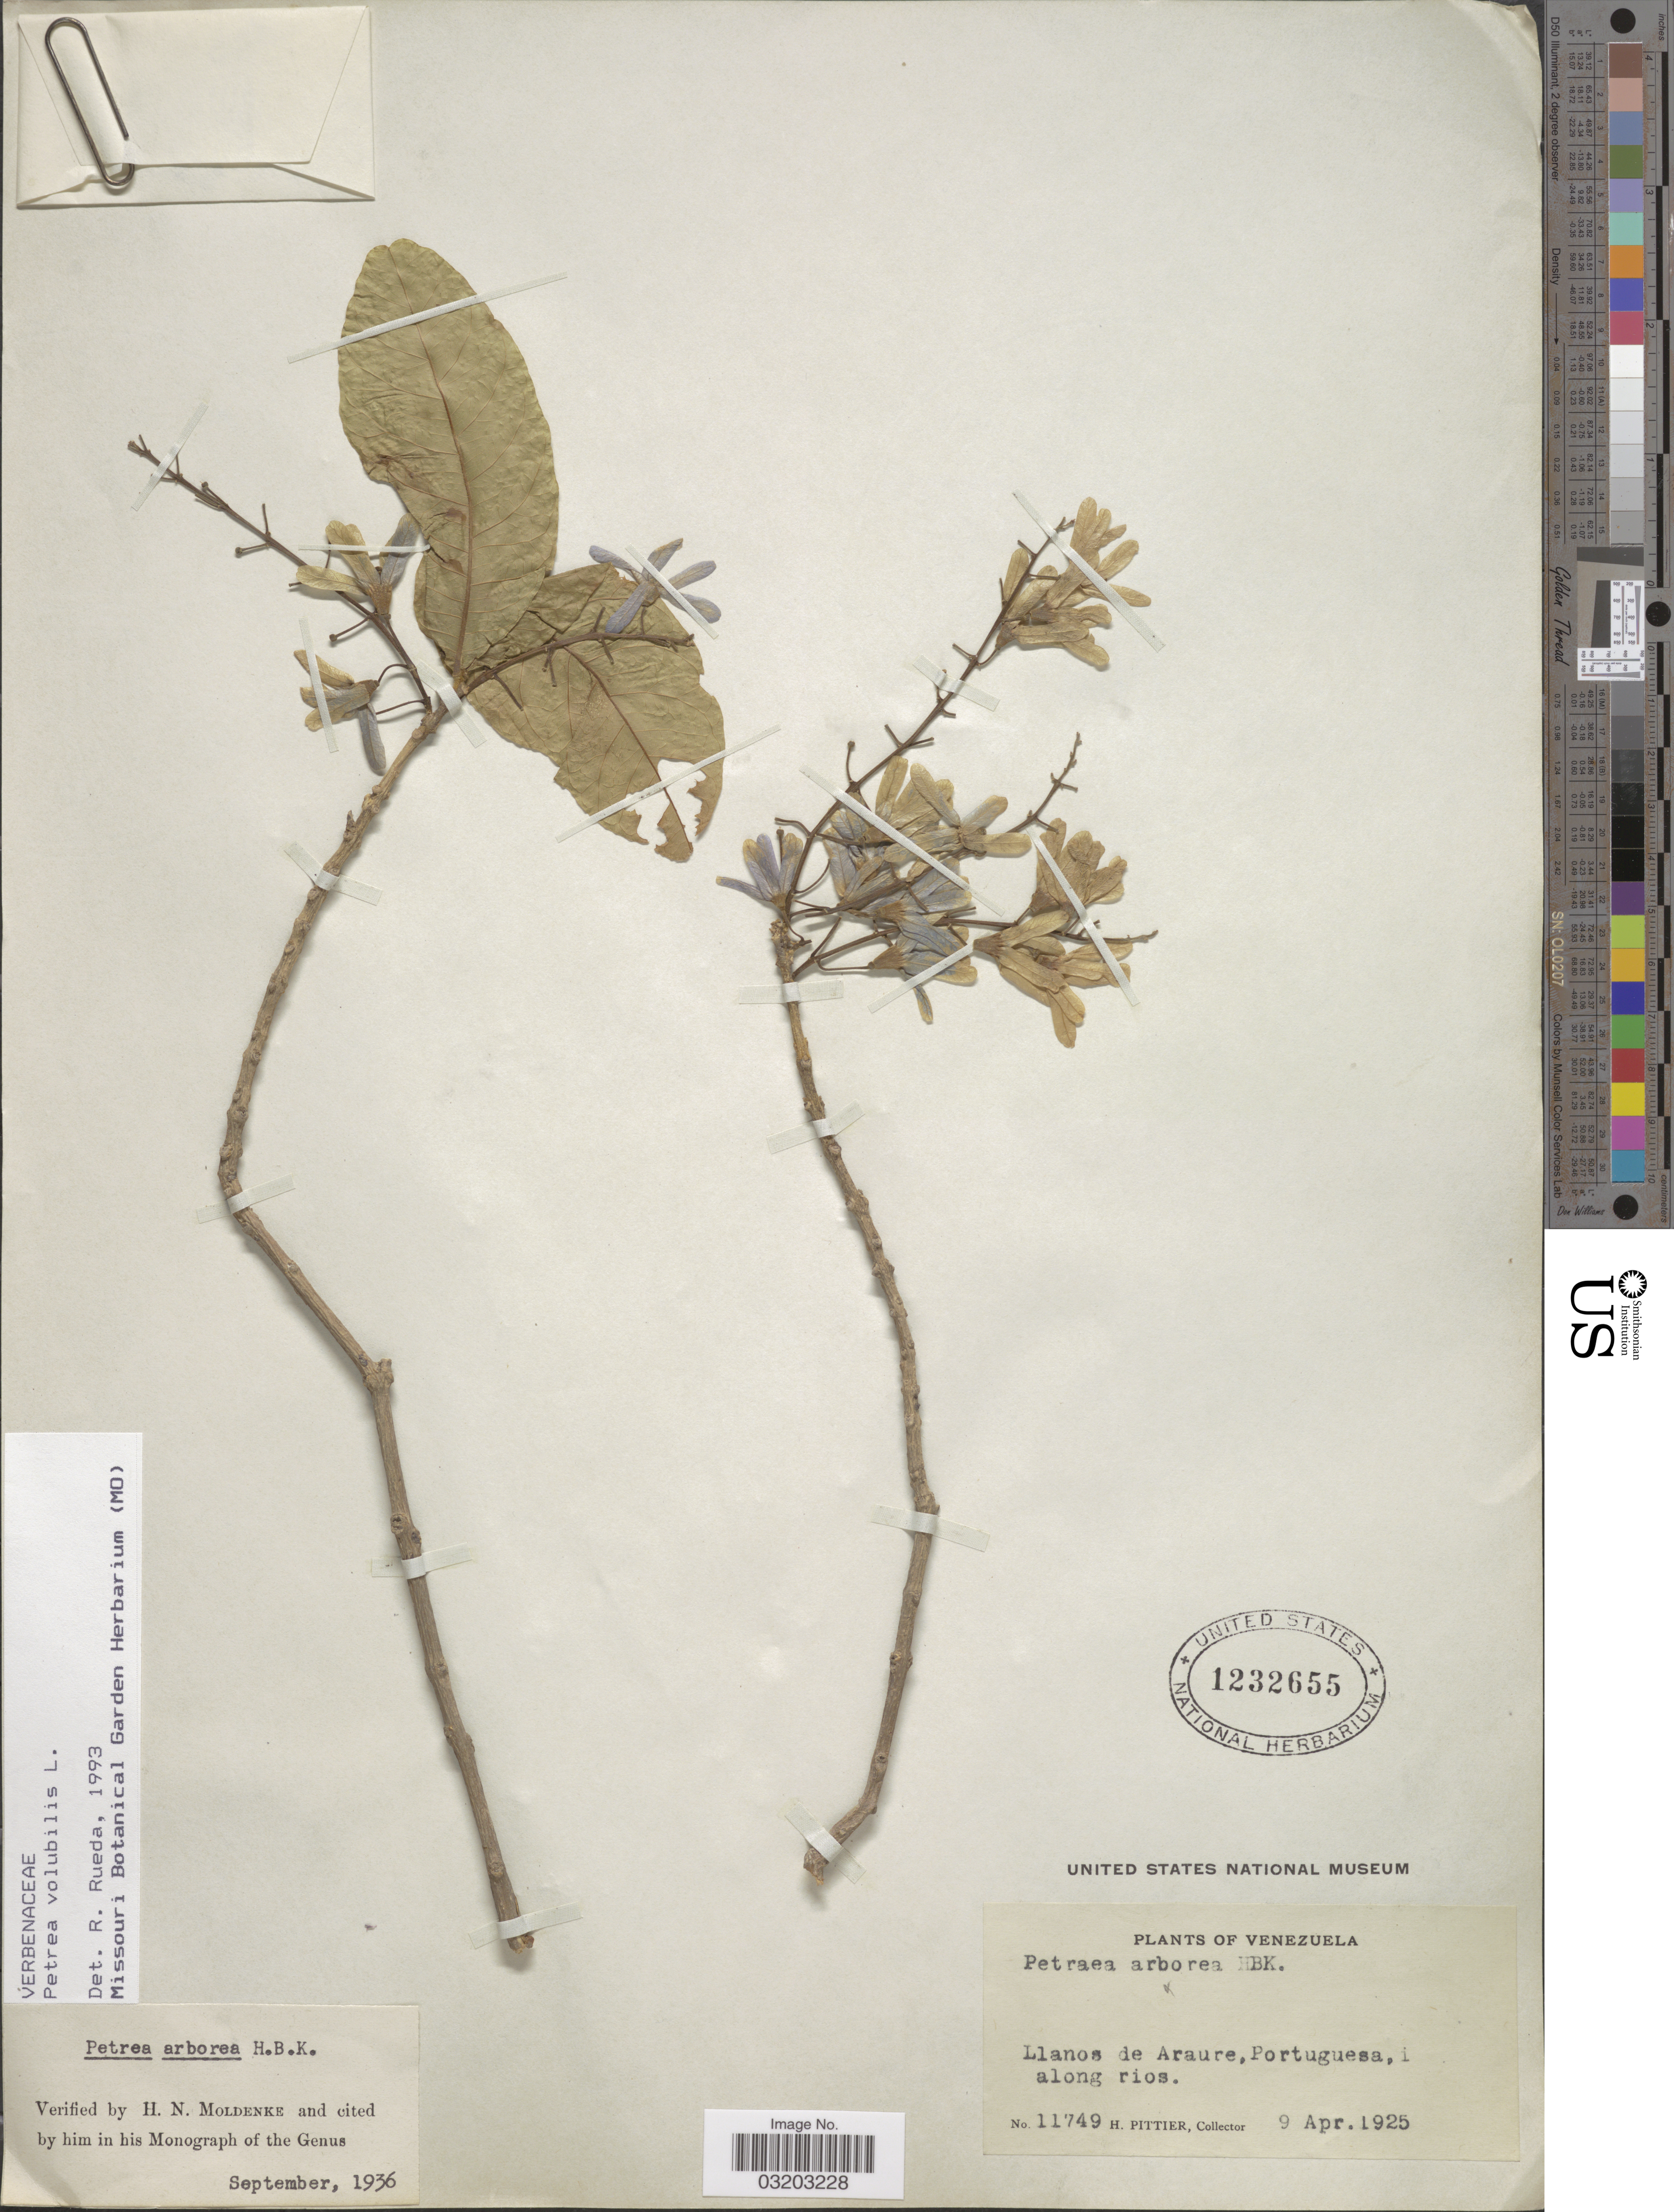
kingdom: Plantae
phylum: Tracheophyta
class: Magnoliopsida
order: Lamiales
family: Verbenaceae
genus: Petrea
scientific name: Petrea volubilis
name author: L.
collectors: H. F. Pittier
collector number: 11749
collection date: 1925-04-09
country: Venezuela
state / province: Portuguesa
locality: Llanos de Araure, Portuguesa, along rios.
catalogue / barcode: US 1232655